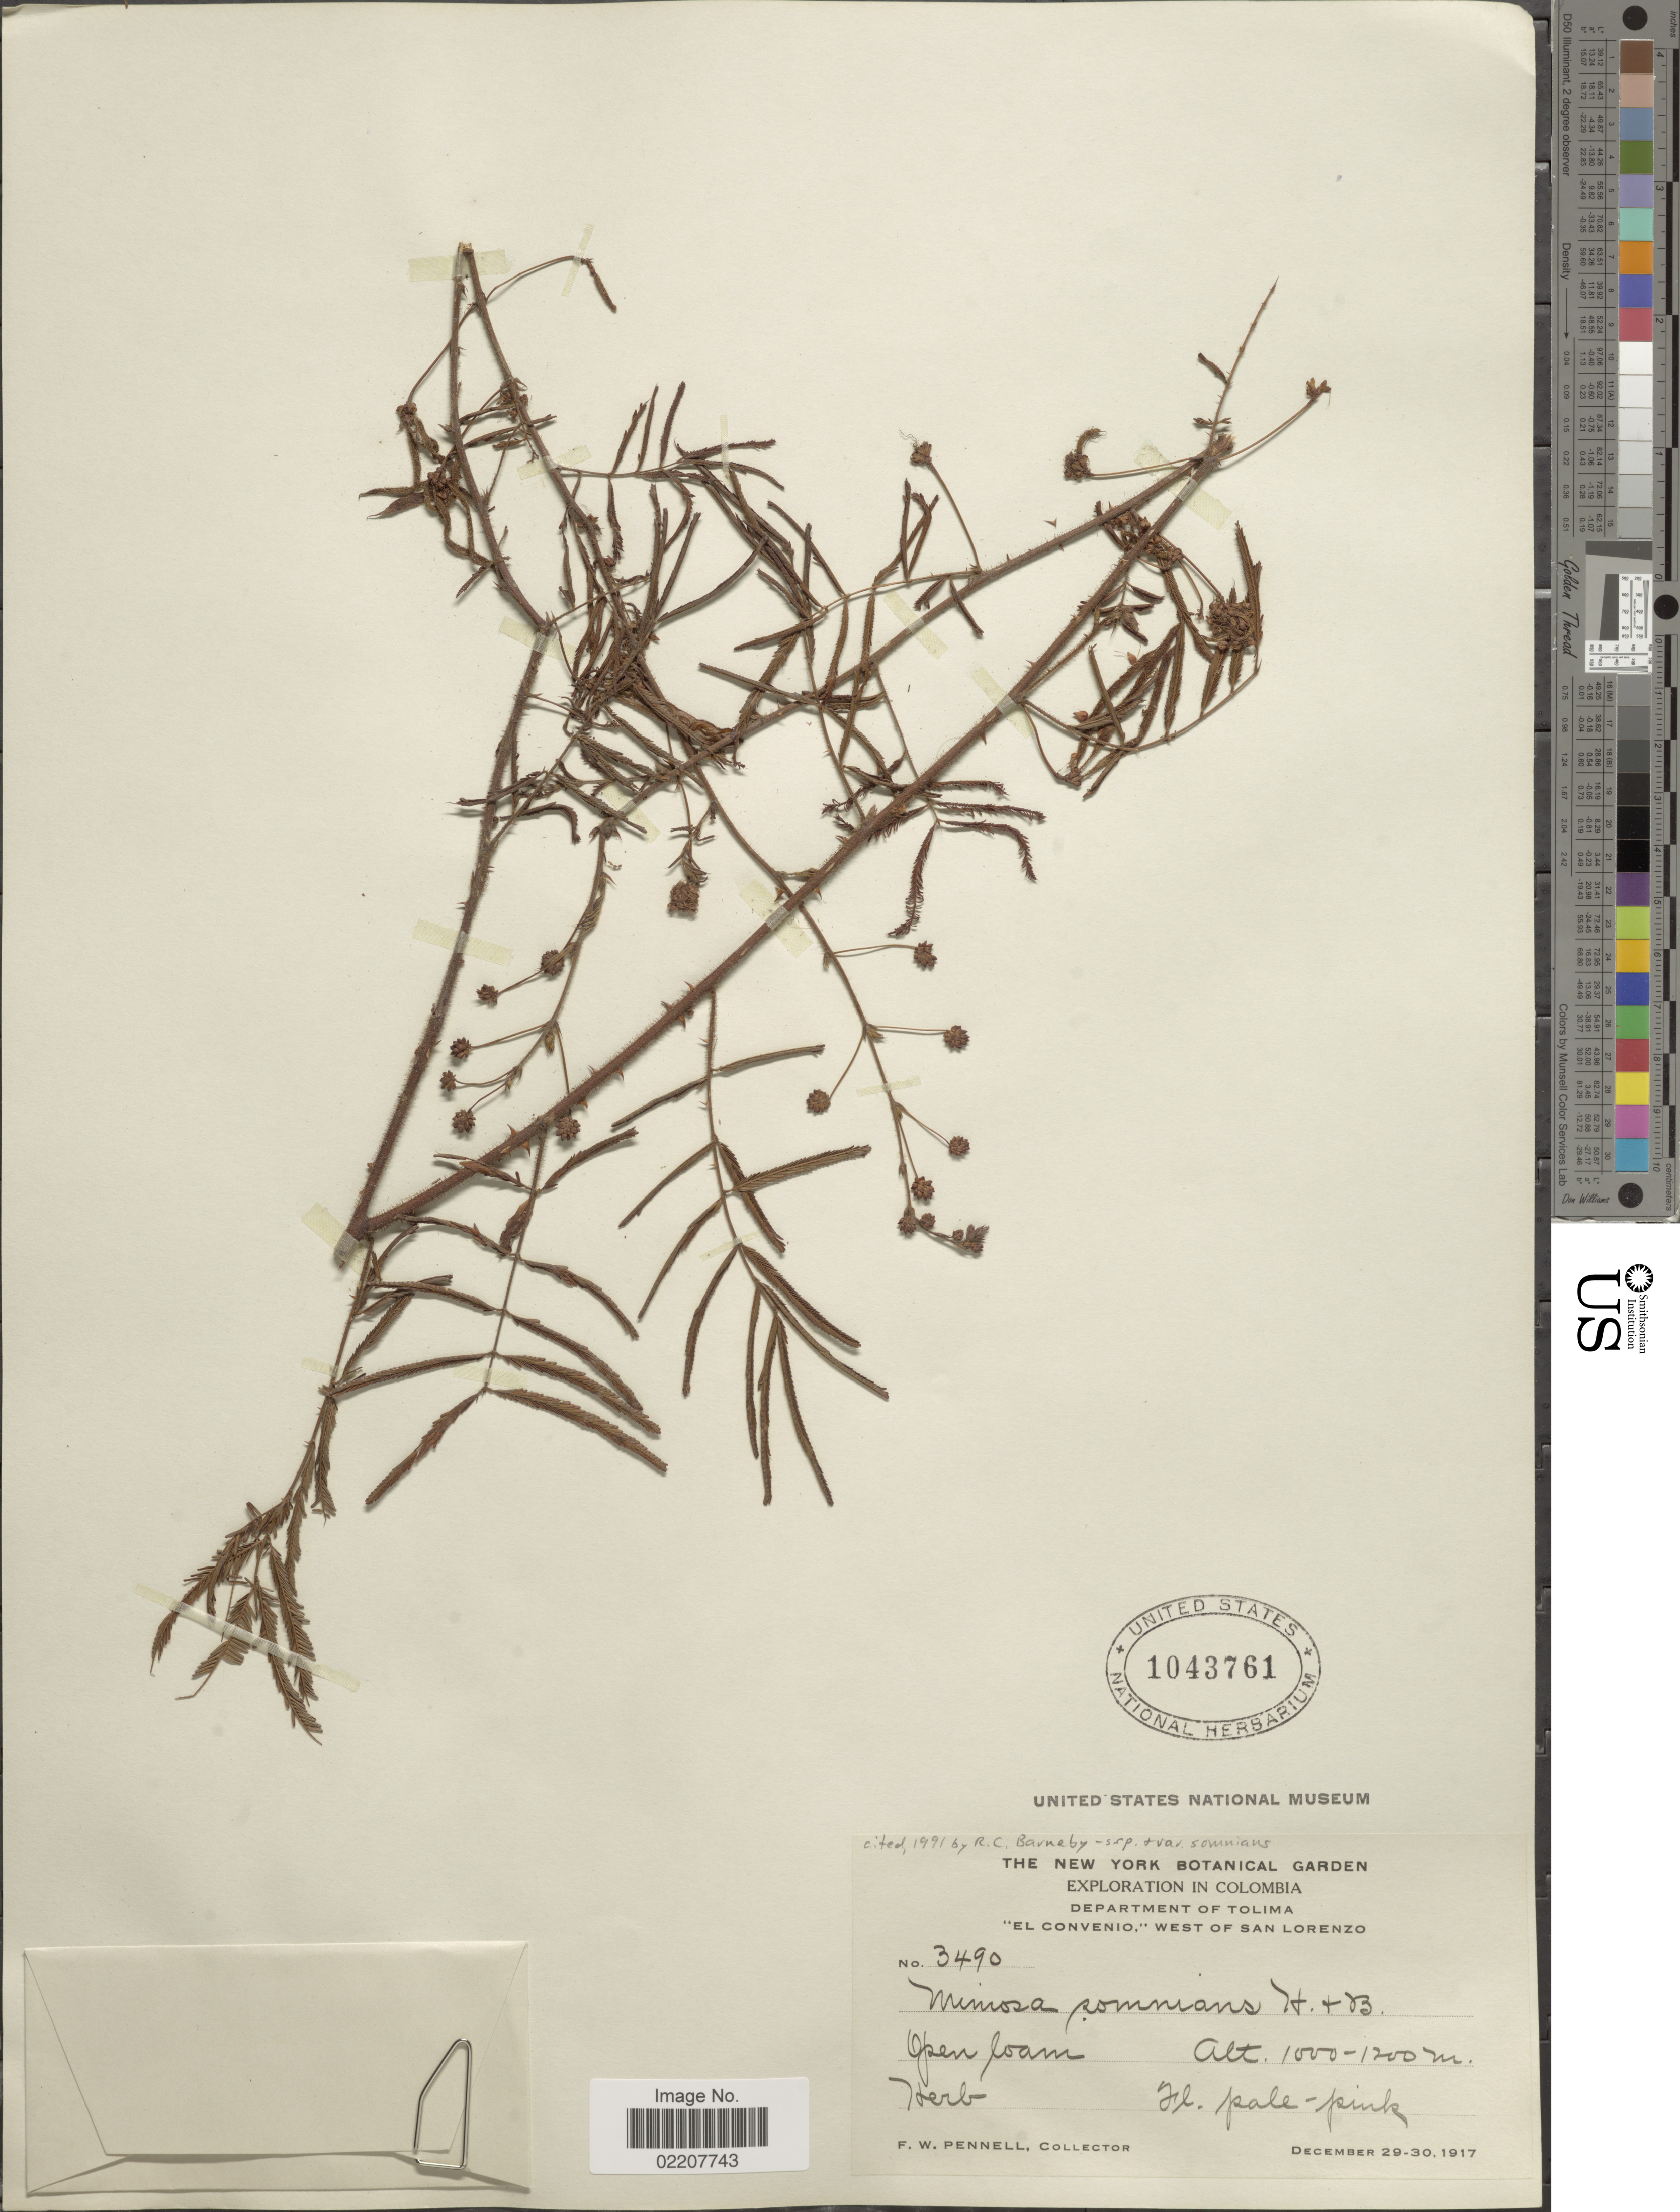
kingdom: Plantae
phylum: Tracheophyta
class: Magnoliopsida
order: Fabales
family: Fabaceae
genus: Mimosa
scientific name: Mimosa somnians var. somnians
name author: Humb. & Bonpl. ex Willd.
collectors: F. W. Pennell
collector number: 3490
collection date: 1917-12-29/1917-12-30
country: Colombia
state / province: Tolima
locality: Department of Tolima, "El Convenio" Weat of San Lorenzo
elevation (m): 1000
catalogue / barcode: US 1043761